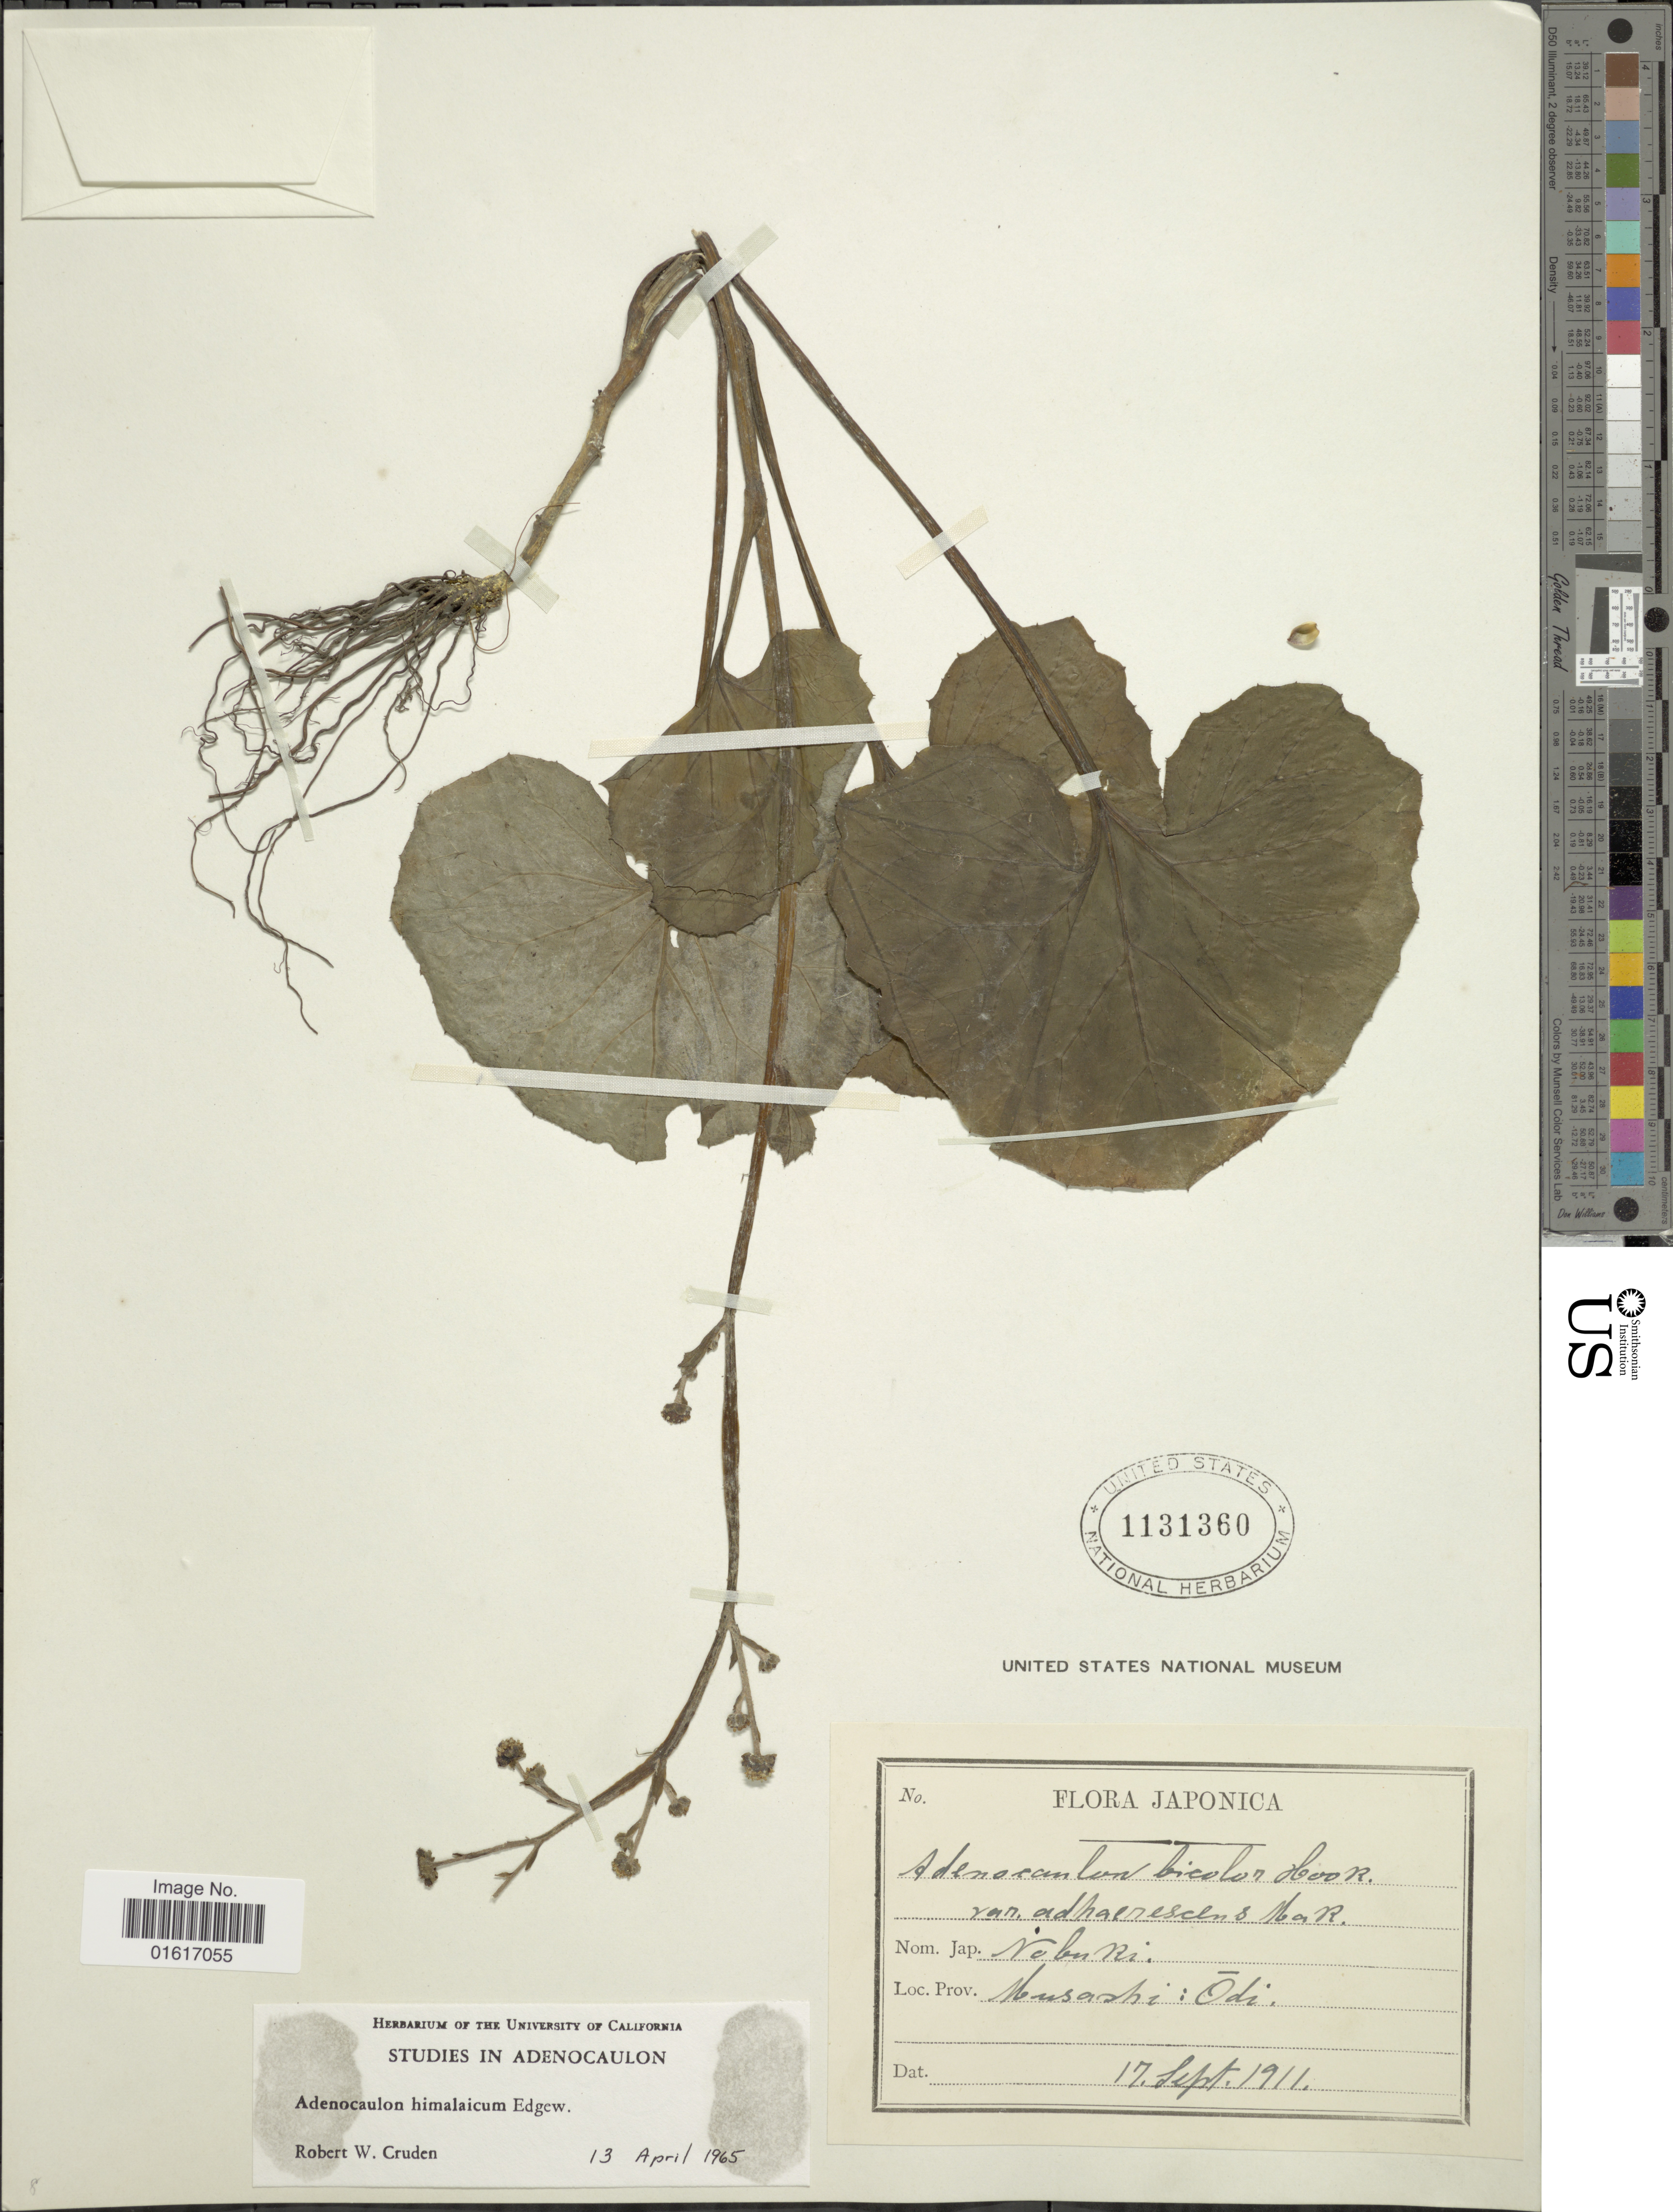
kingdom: Plantae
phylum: Tracheophyta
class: Magnoliopsida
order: Asterales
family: Asteraceae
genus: Adenocaulon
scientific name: Adenocaulon himalaicum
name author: Edgew.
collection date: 1911-09-17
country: Japan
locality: Noburi, Loc.Prov. Musashi: Odi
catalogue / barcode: US 1131360